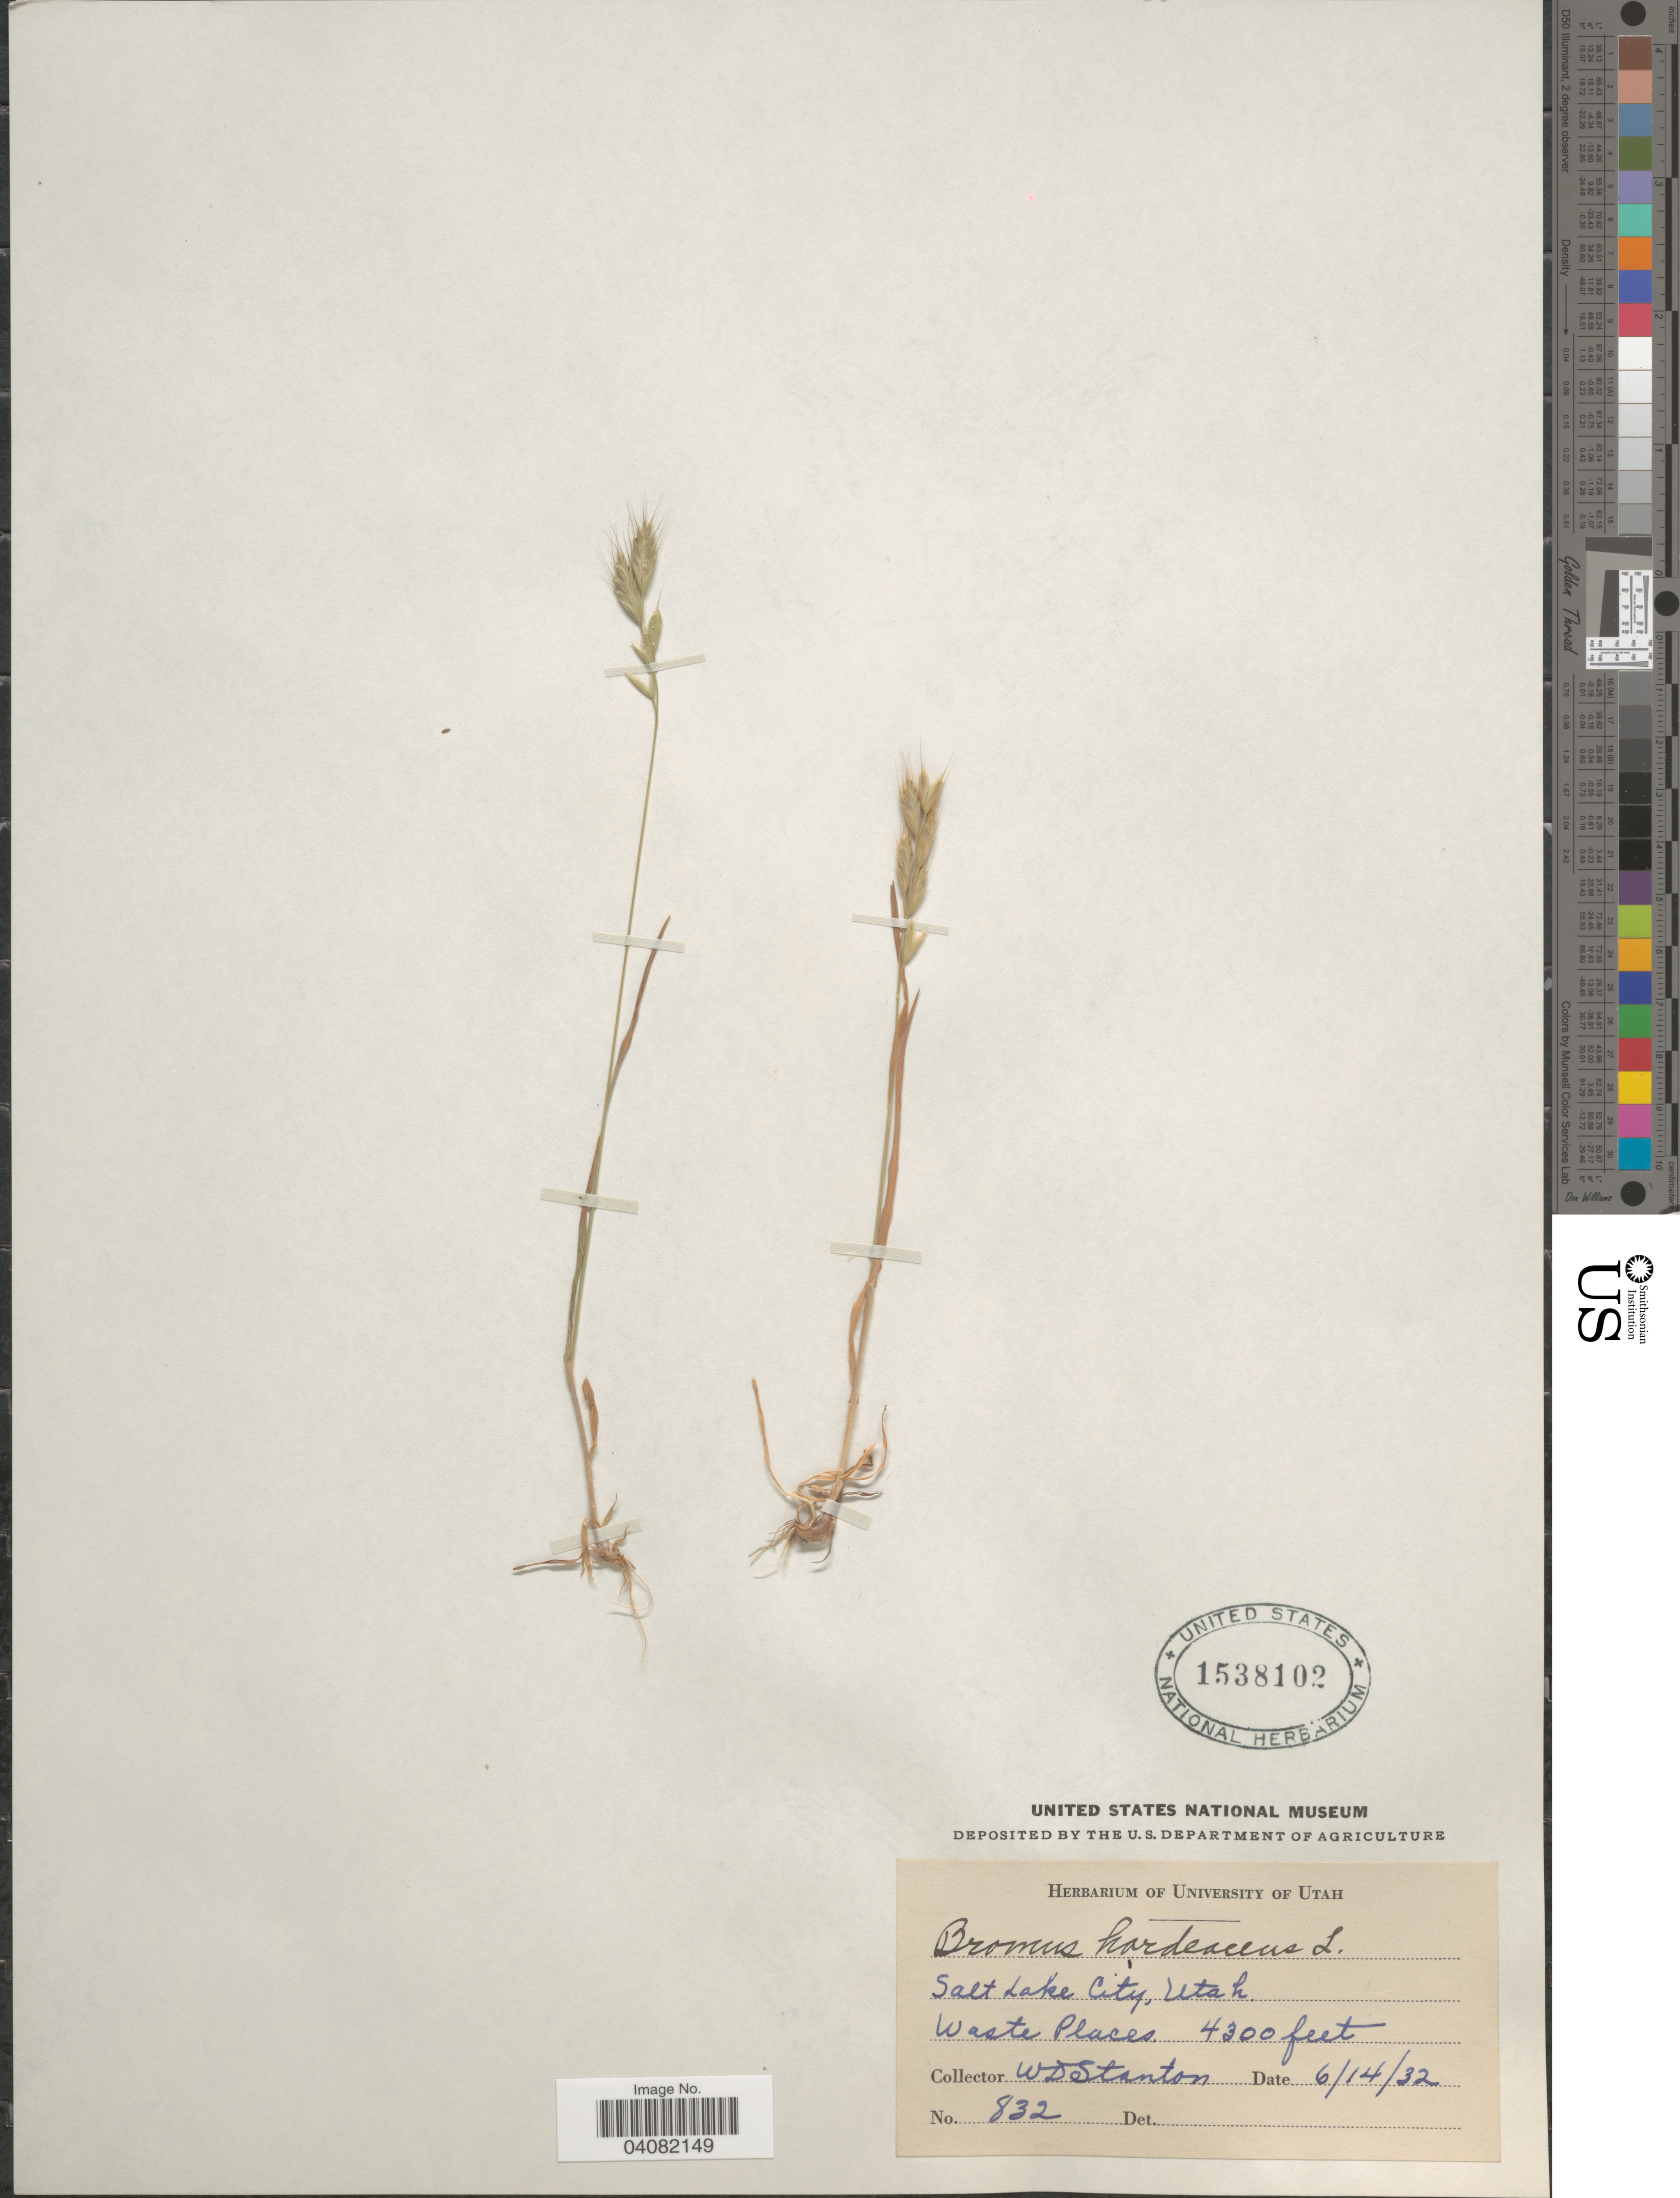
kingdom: Plantae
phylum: Tracheophyta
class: Liliopsida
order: Poales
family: Poaceae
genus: Bromus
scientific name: Bromus hordeaceus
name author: L.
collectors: W. Stanton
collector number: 832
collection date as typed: Transcribed d/m/y: 14/6/32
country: United States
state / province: Utah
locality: Salt Lake City. Waste Places.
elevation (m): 1311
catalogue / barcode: US 1538102